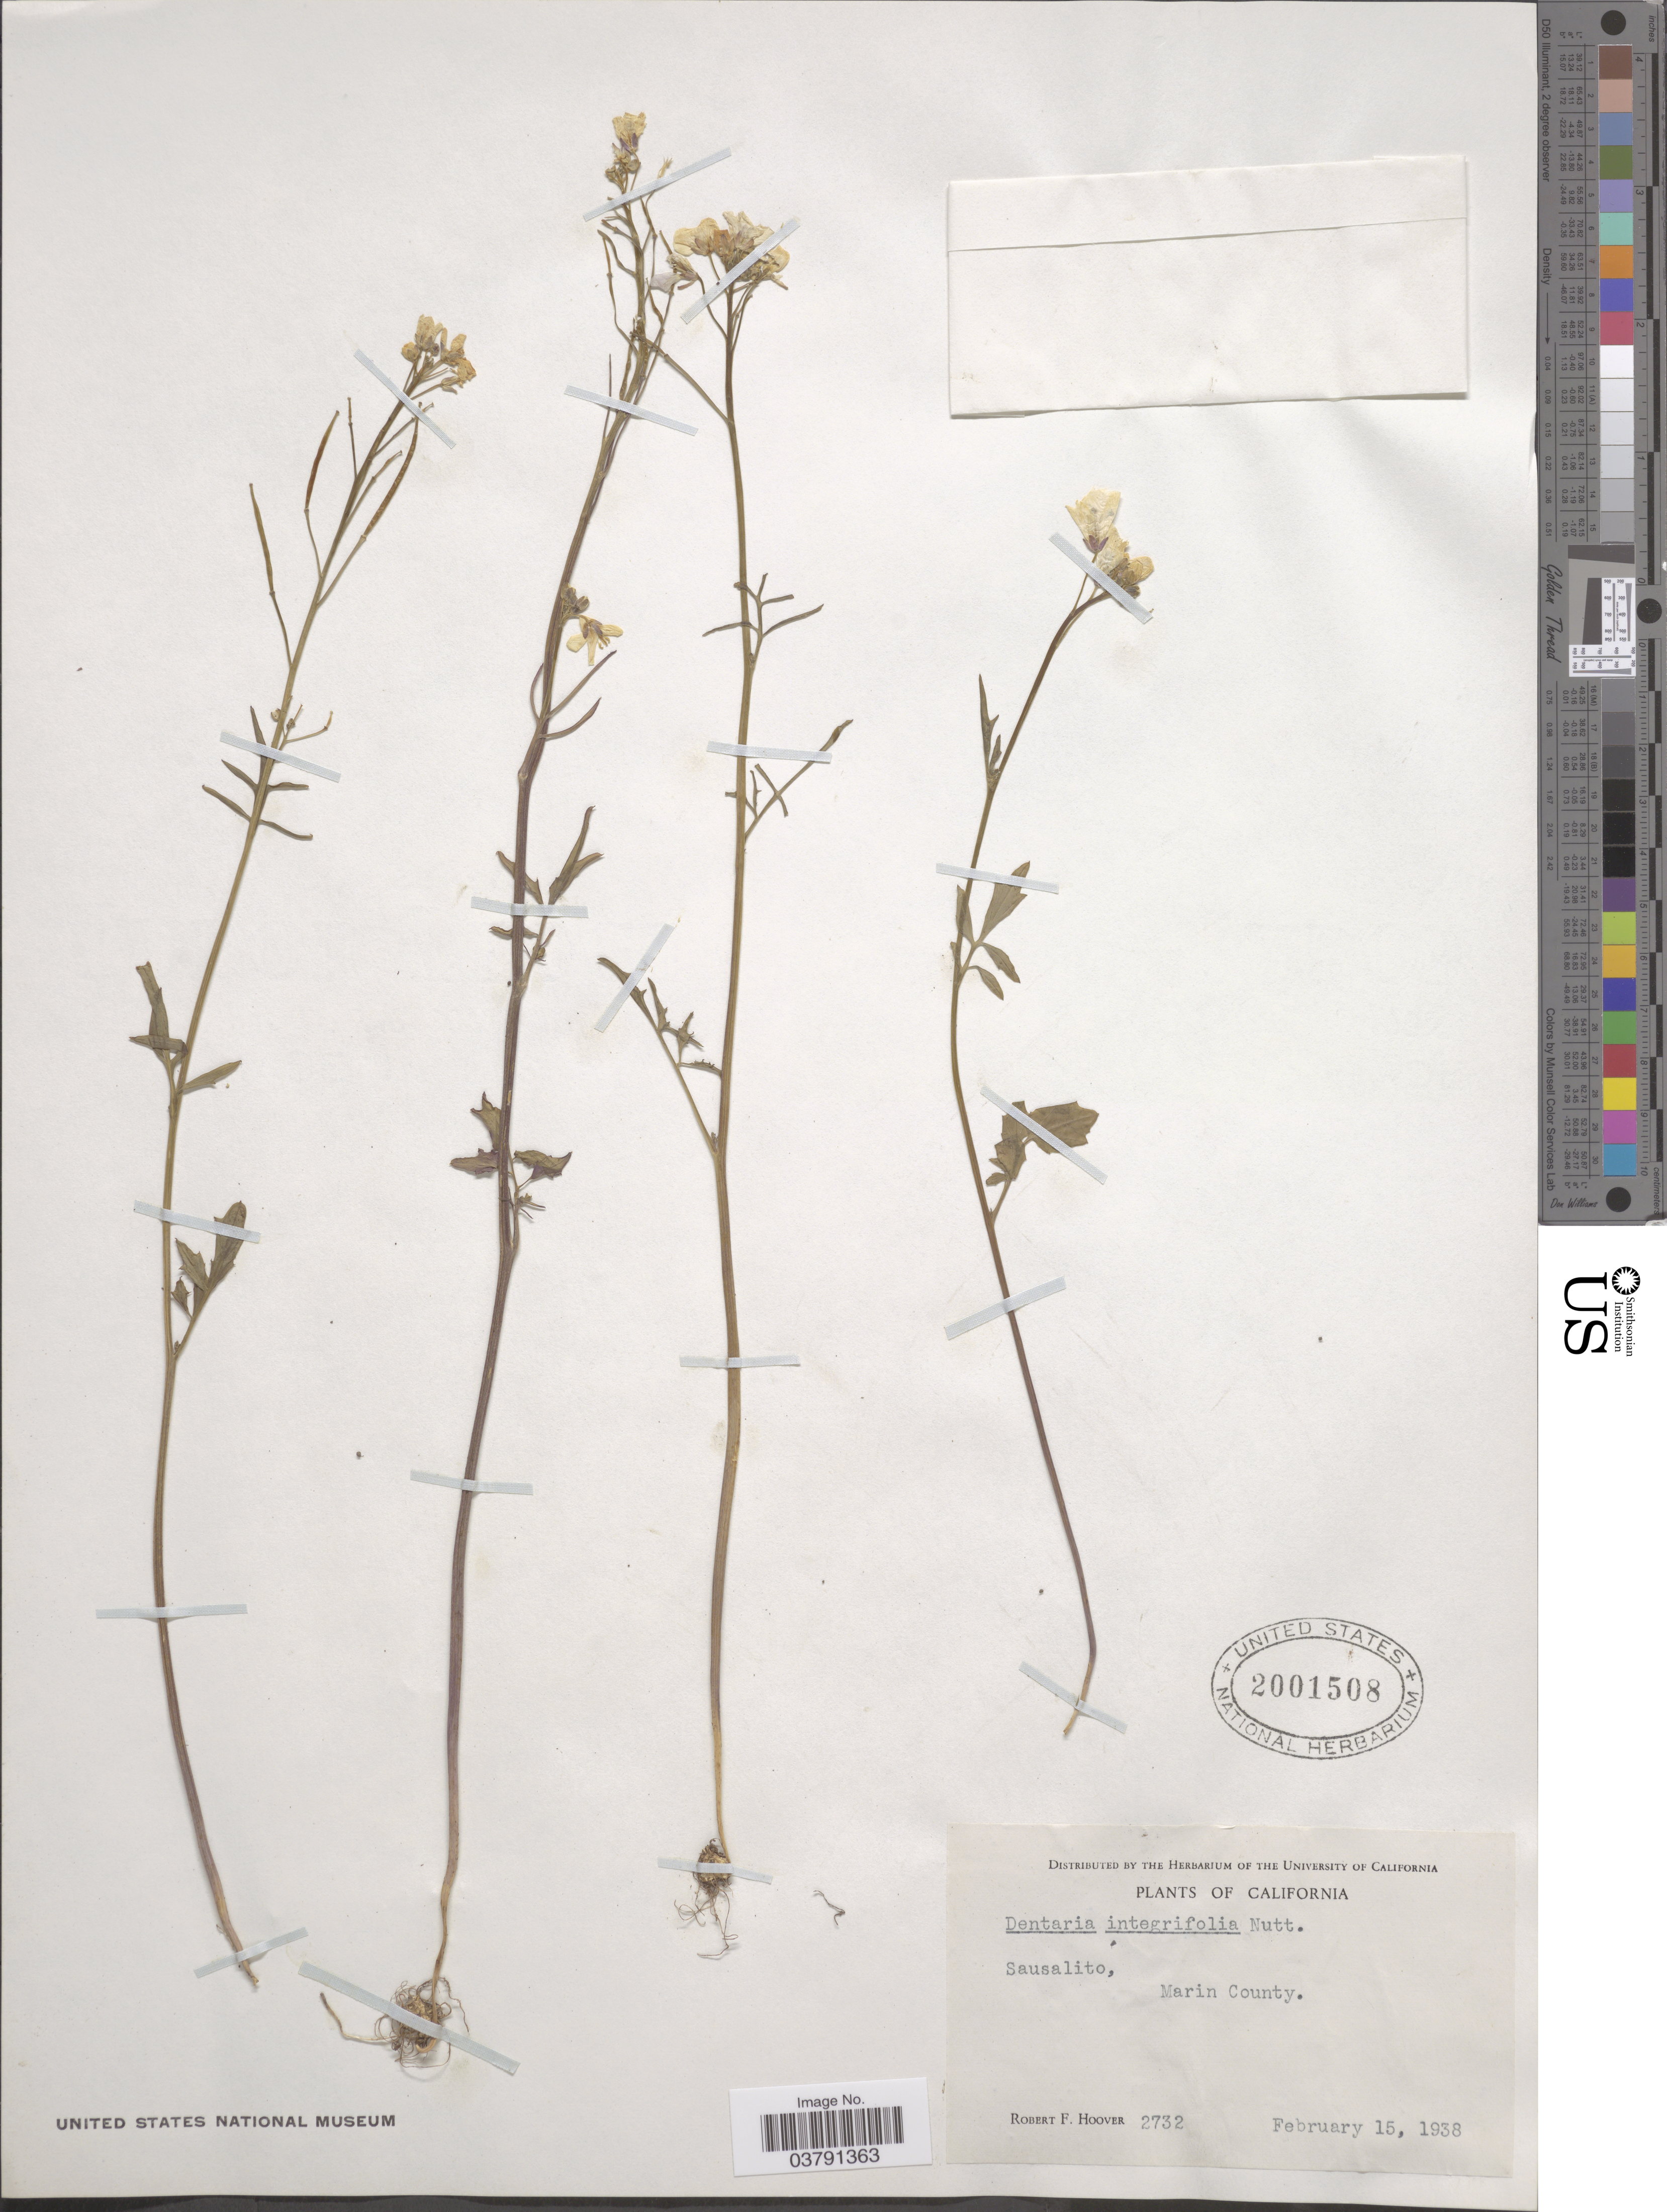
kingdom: Plantae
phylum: Tracheophyta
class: Magnoliopsida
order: Brassicales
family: Brassicaceae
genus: Dentaria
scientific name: Dentaria californica var. integrifolia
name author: (Nutt.) Detling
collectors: R. F. Hoover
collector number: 2732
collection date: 1938-02-15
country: United States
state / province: California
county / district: Marin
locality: Sausalito, Marin County.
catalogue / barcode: US 2001508